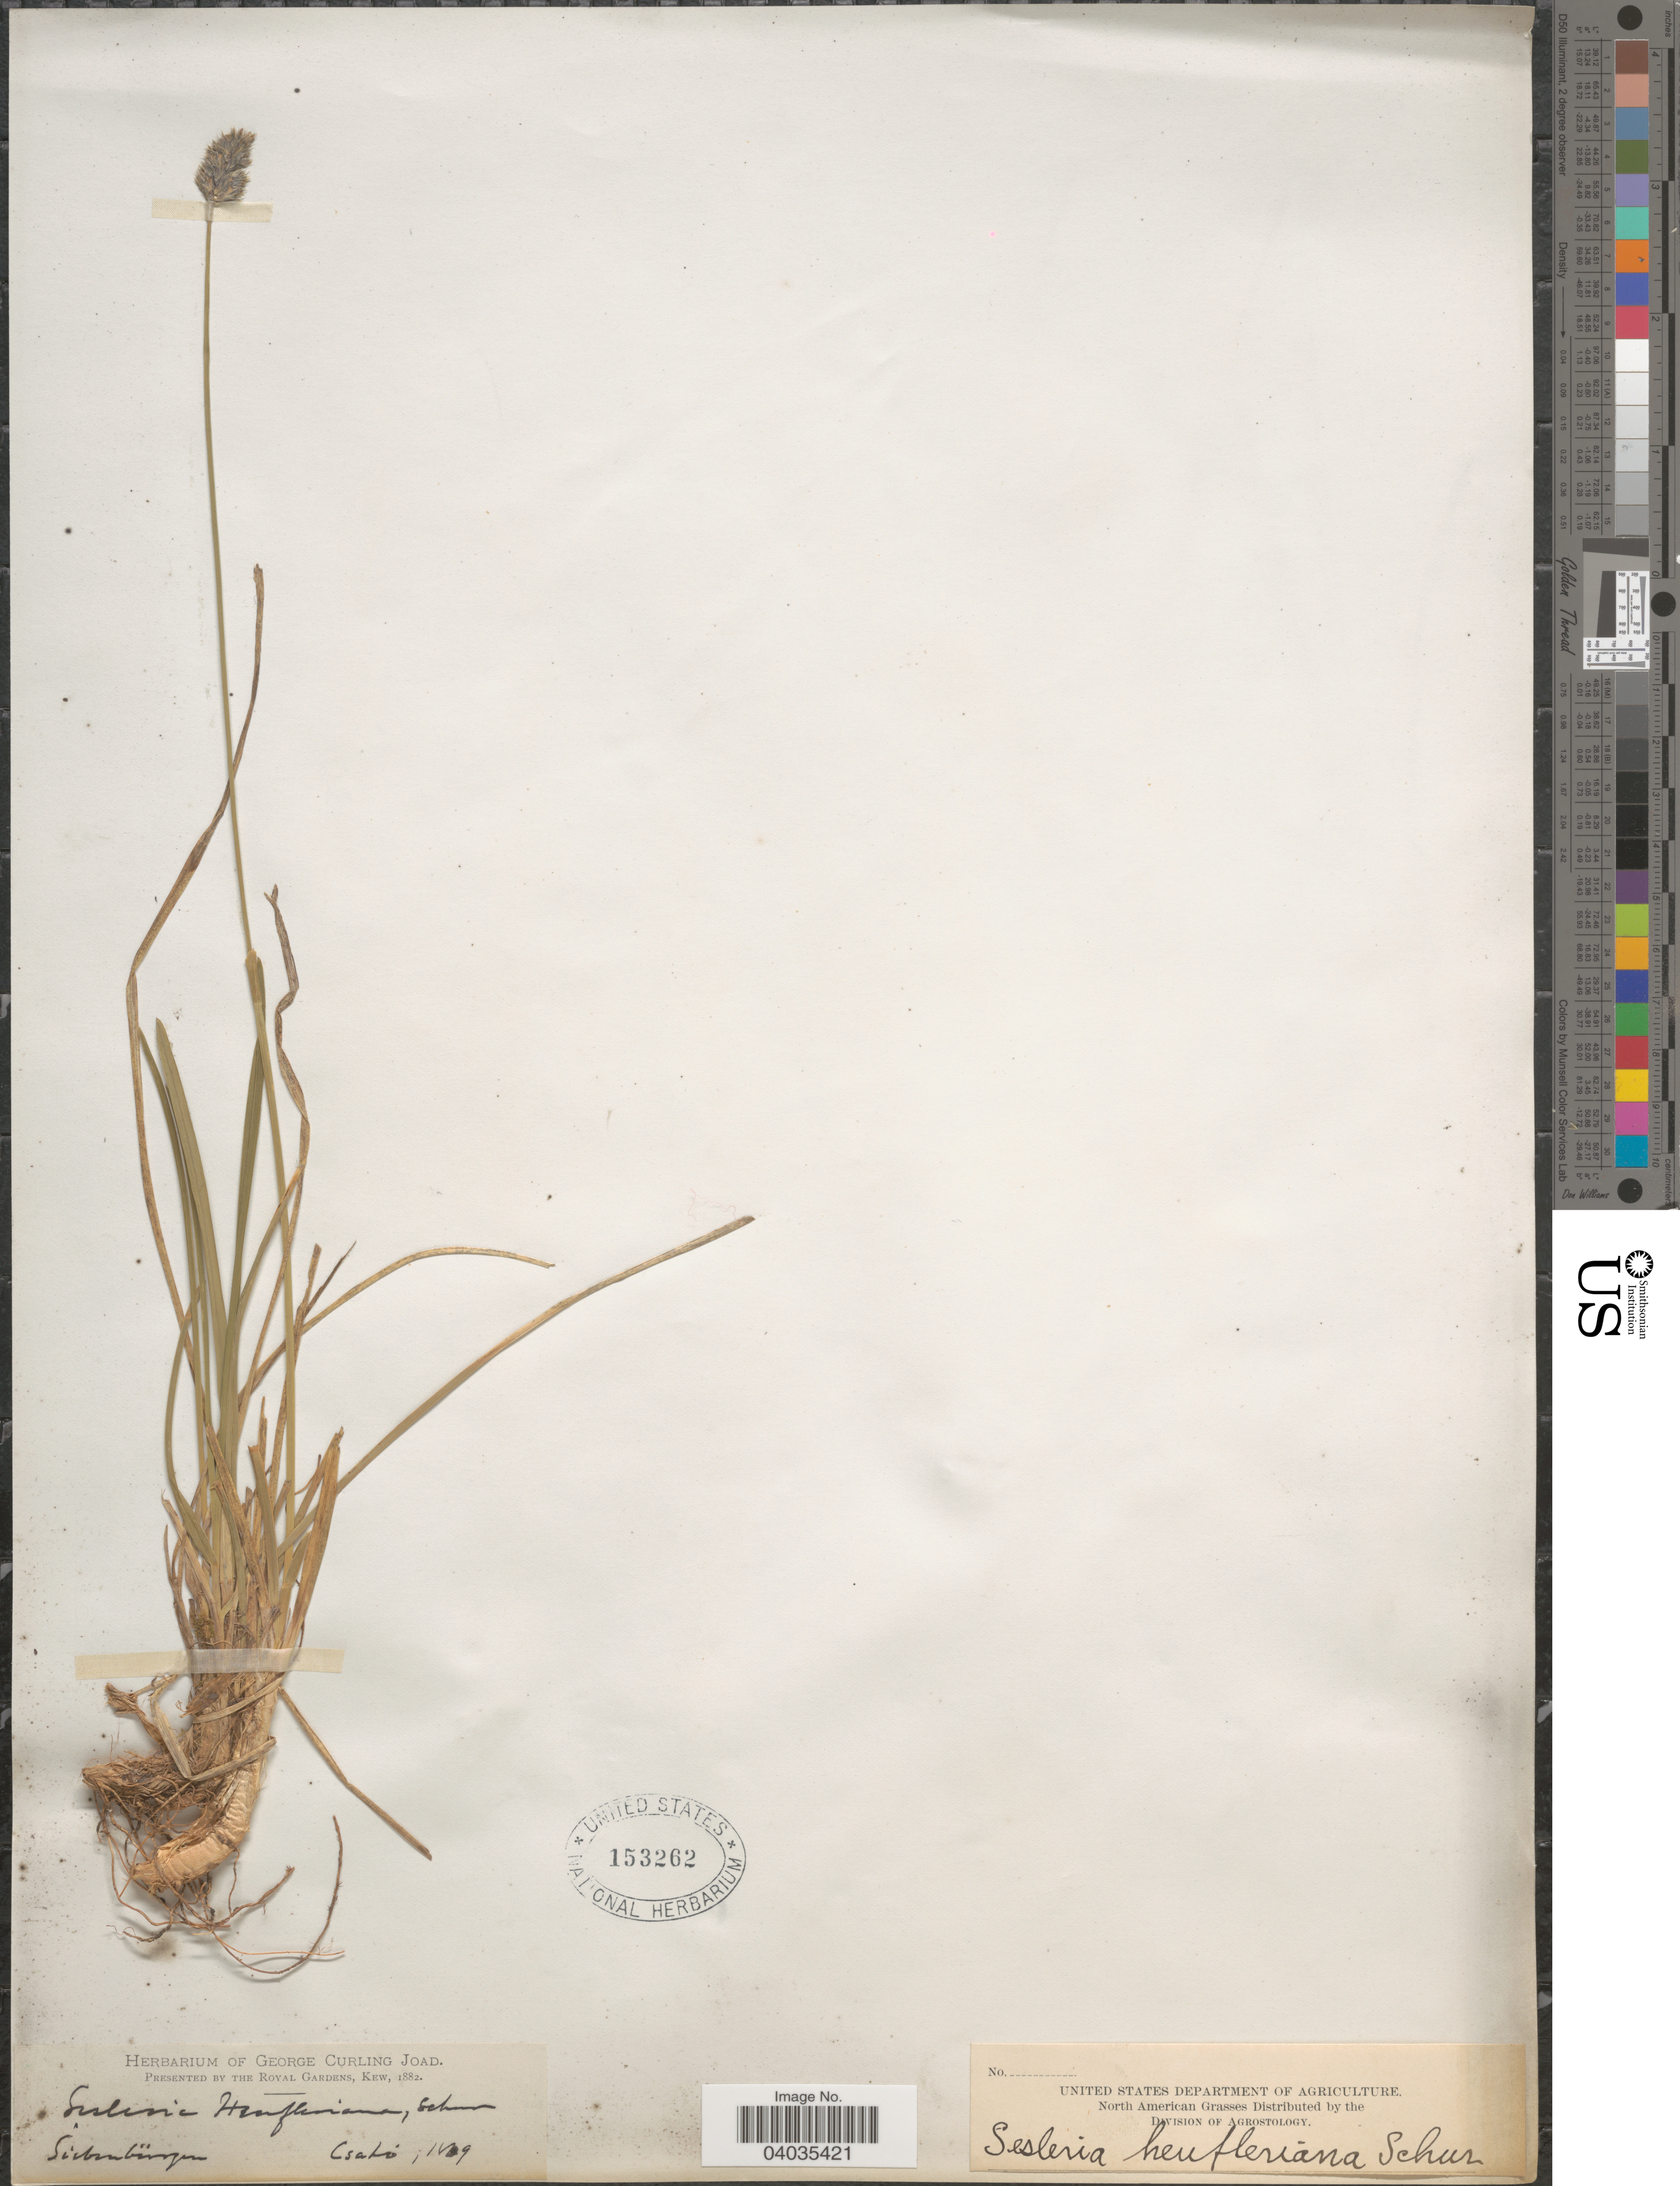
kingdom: Plantae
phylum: Tracheophyta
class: Liliopsida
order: Poales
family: Poaceae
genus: Sesleria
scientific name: Sesleria heufleriana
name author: Schur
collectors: Csató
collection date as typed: Transcribed d/m/y: /4/9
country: Romania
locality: Siebenbürgen.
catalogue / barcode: US 153262